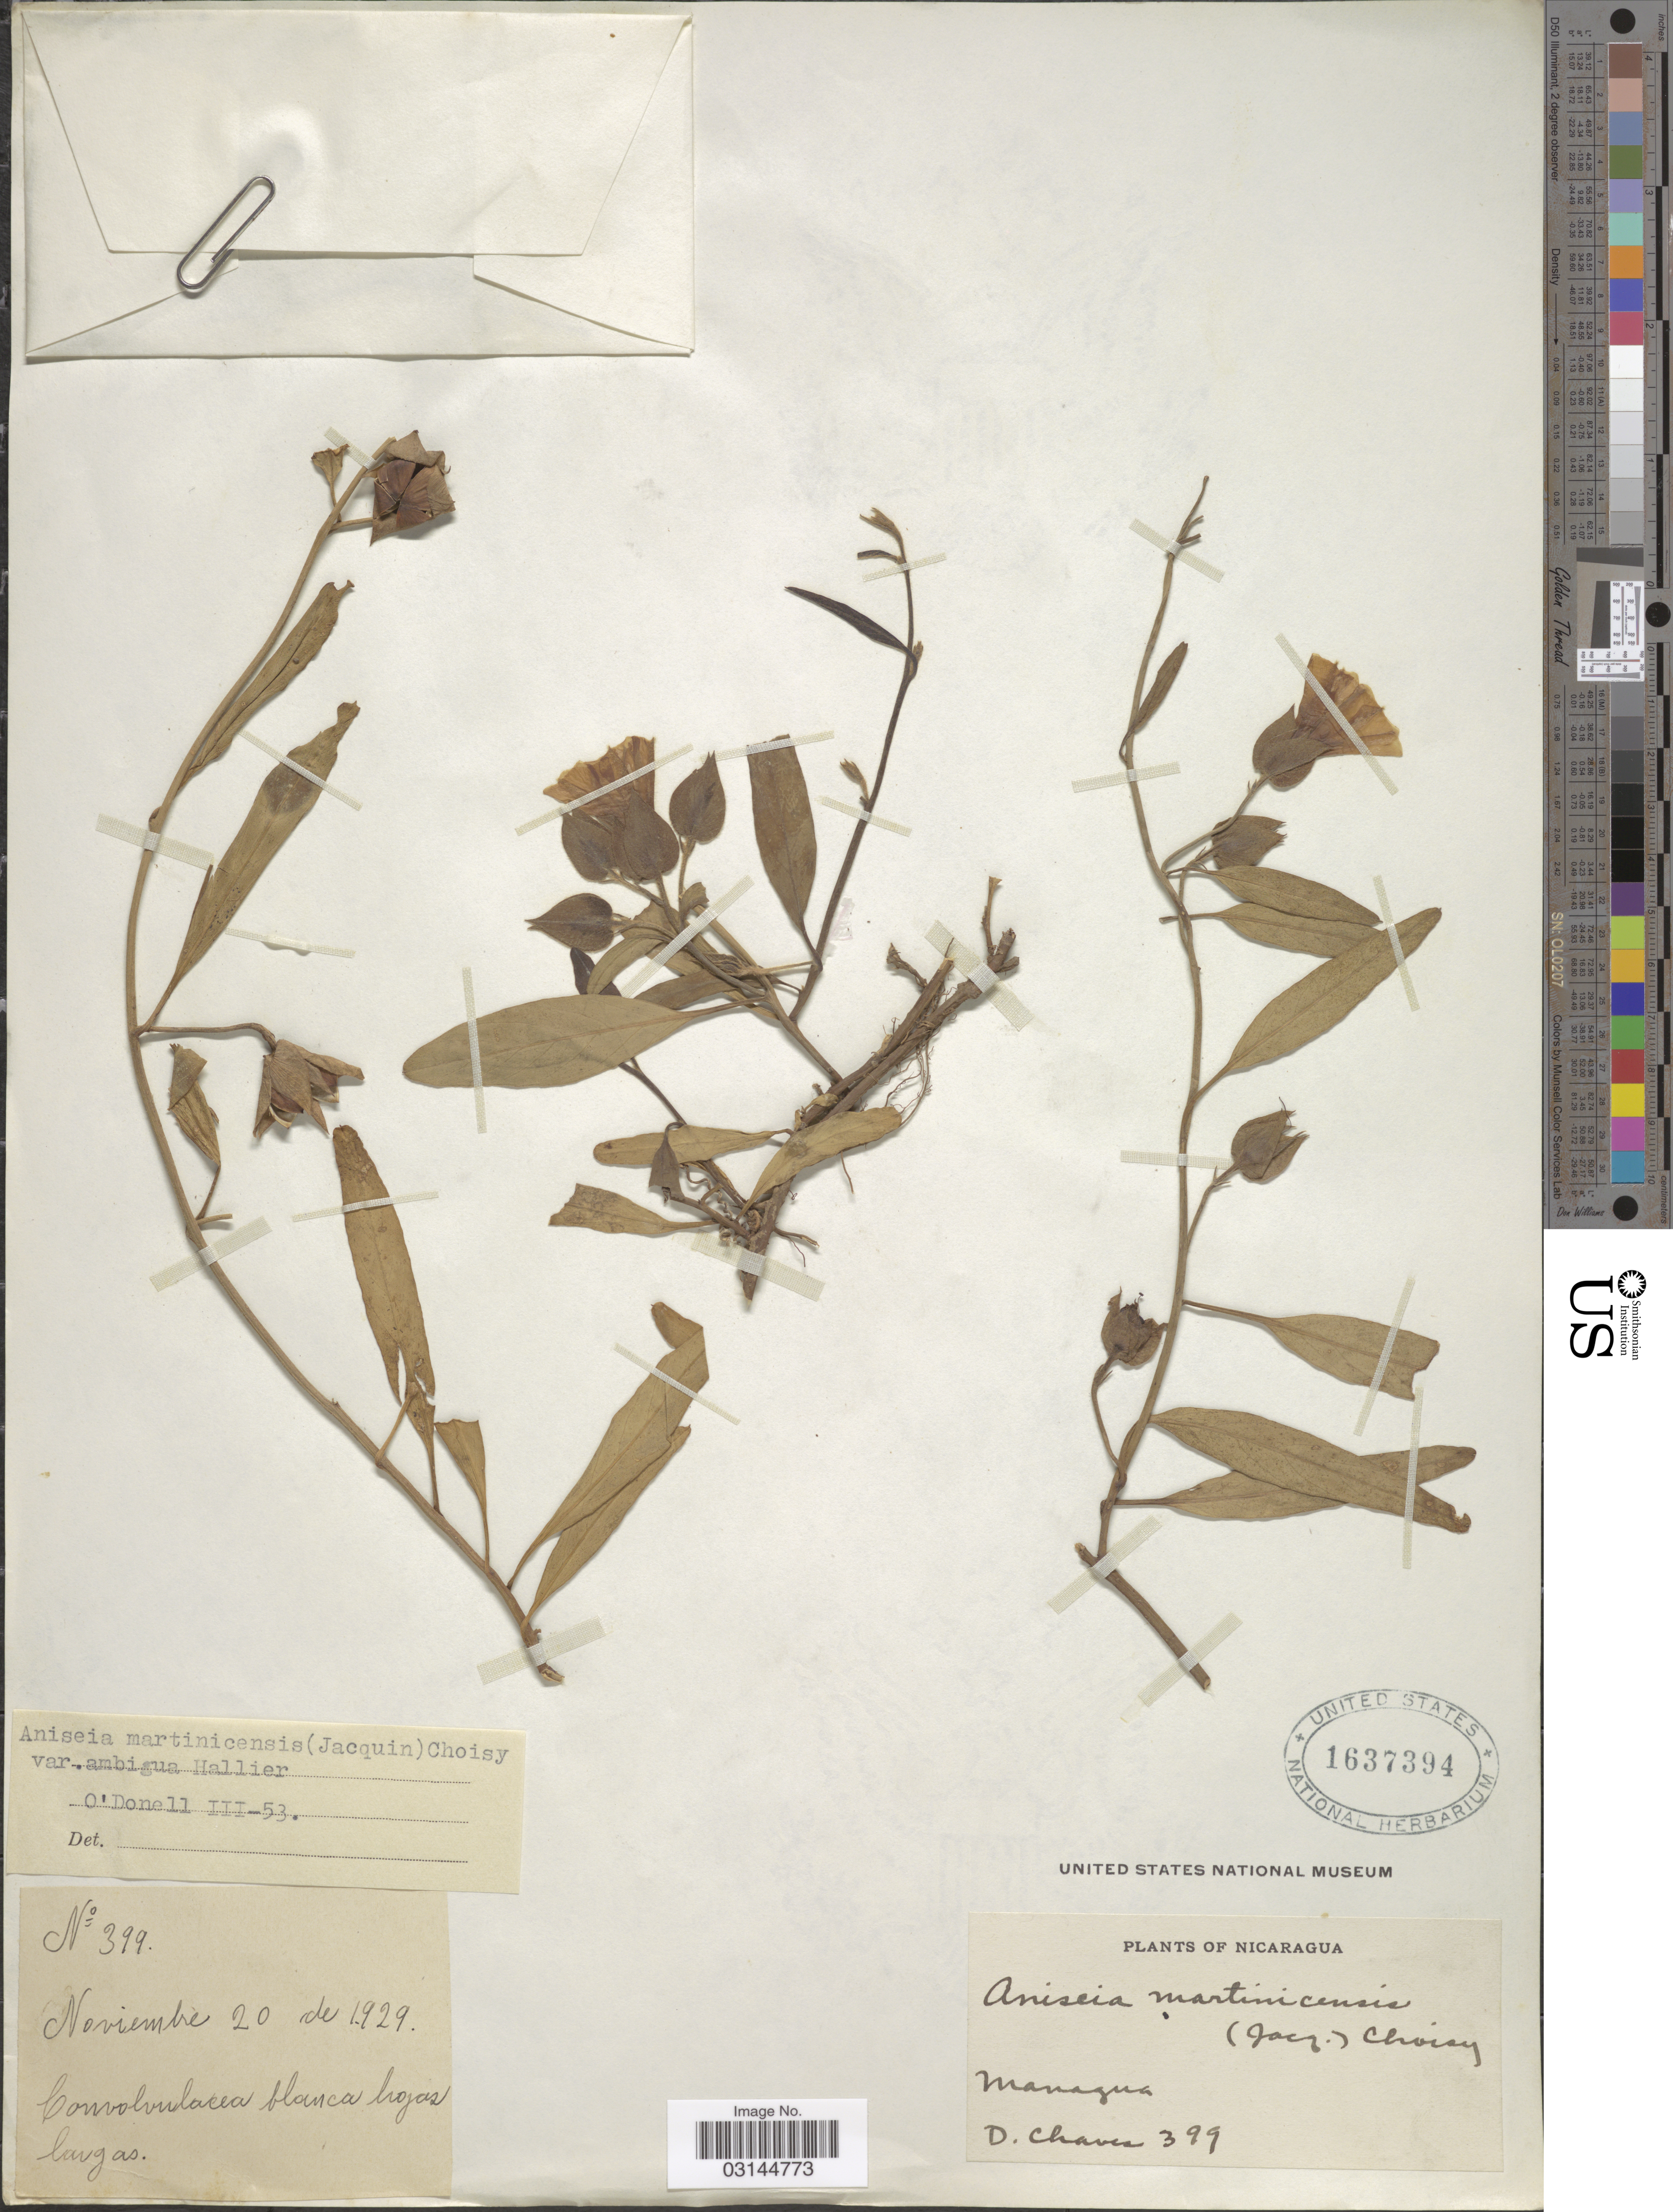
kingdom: Plantae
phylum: Tracheophyta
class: Magnoliopsida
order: Solanales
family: Convolvulaceae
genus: Aniseia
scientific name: Aniseia martinicensis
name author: (Jacq.) Choisy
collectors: D. Chaves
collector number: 399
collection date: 1929-11-20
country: Nicaragua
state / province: Managua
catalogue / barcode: US 1637394